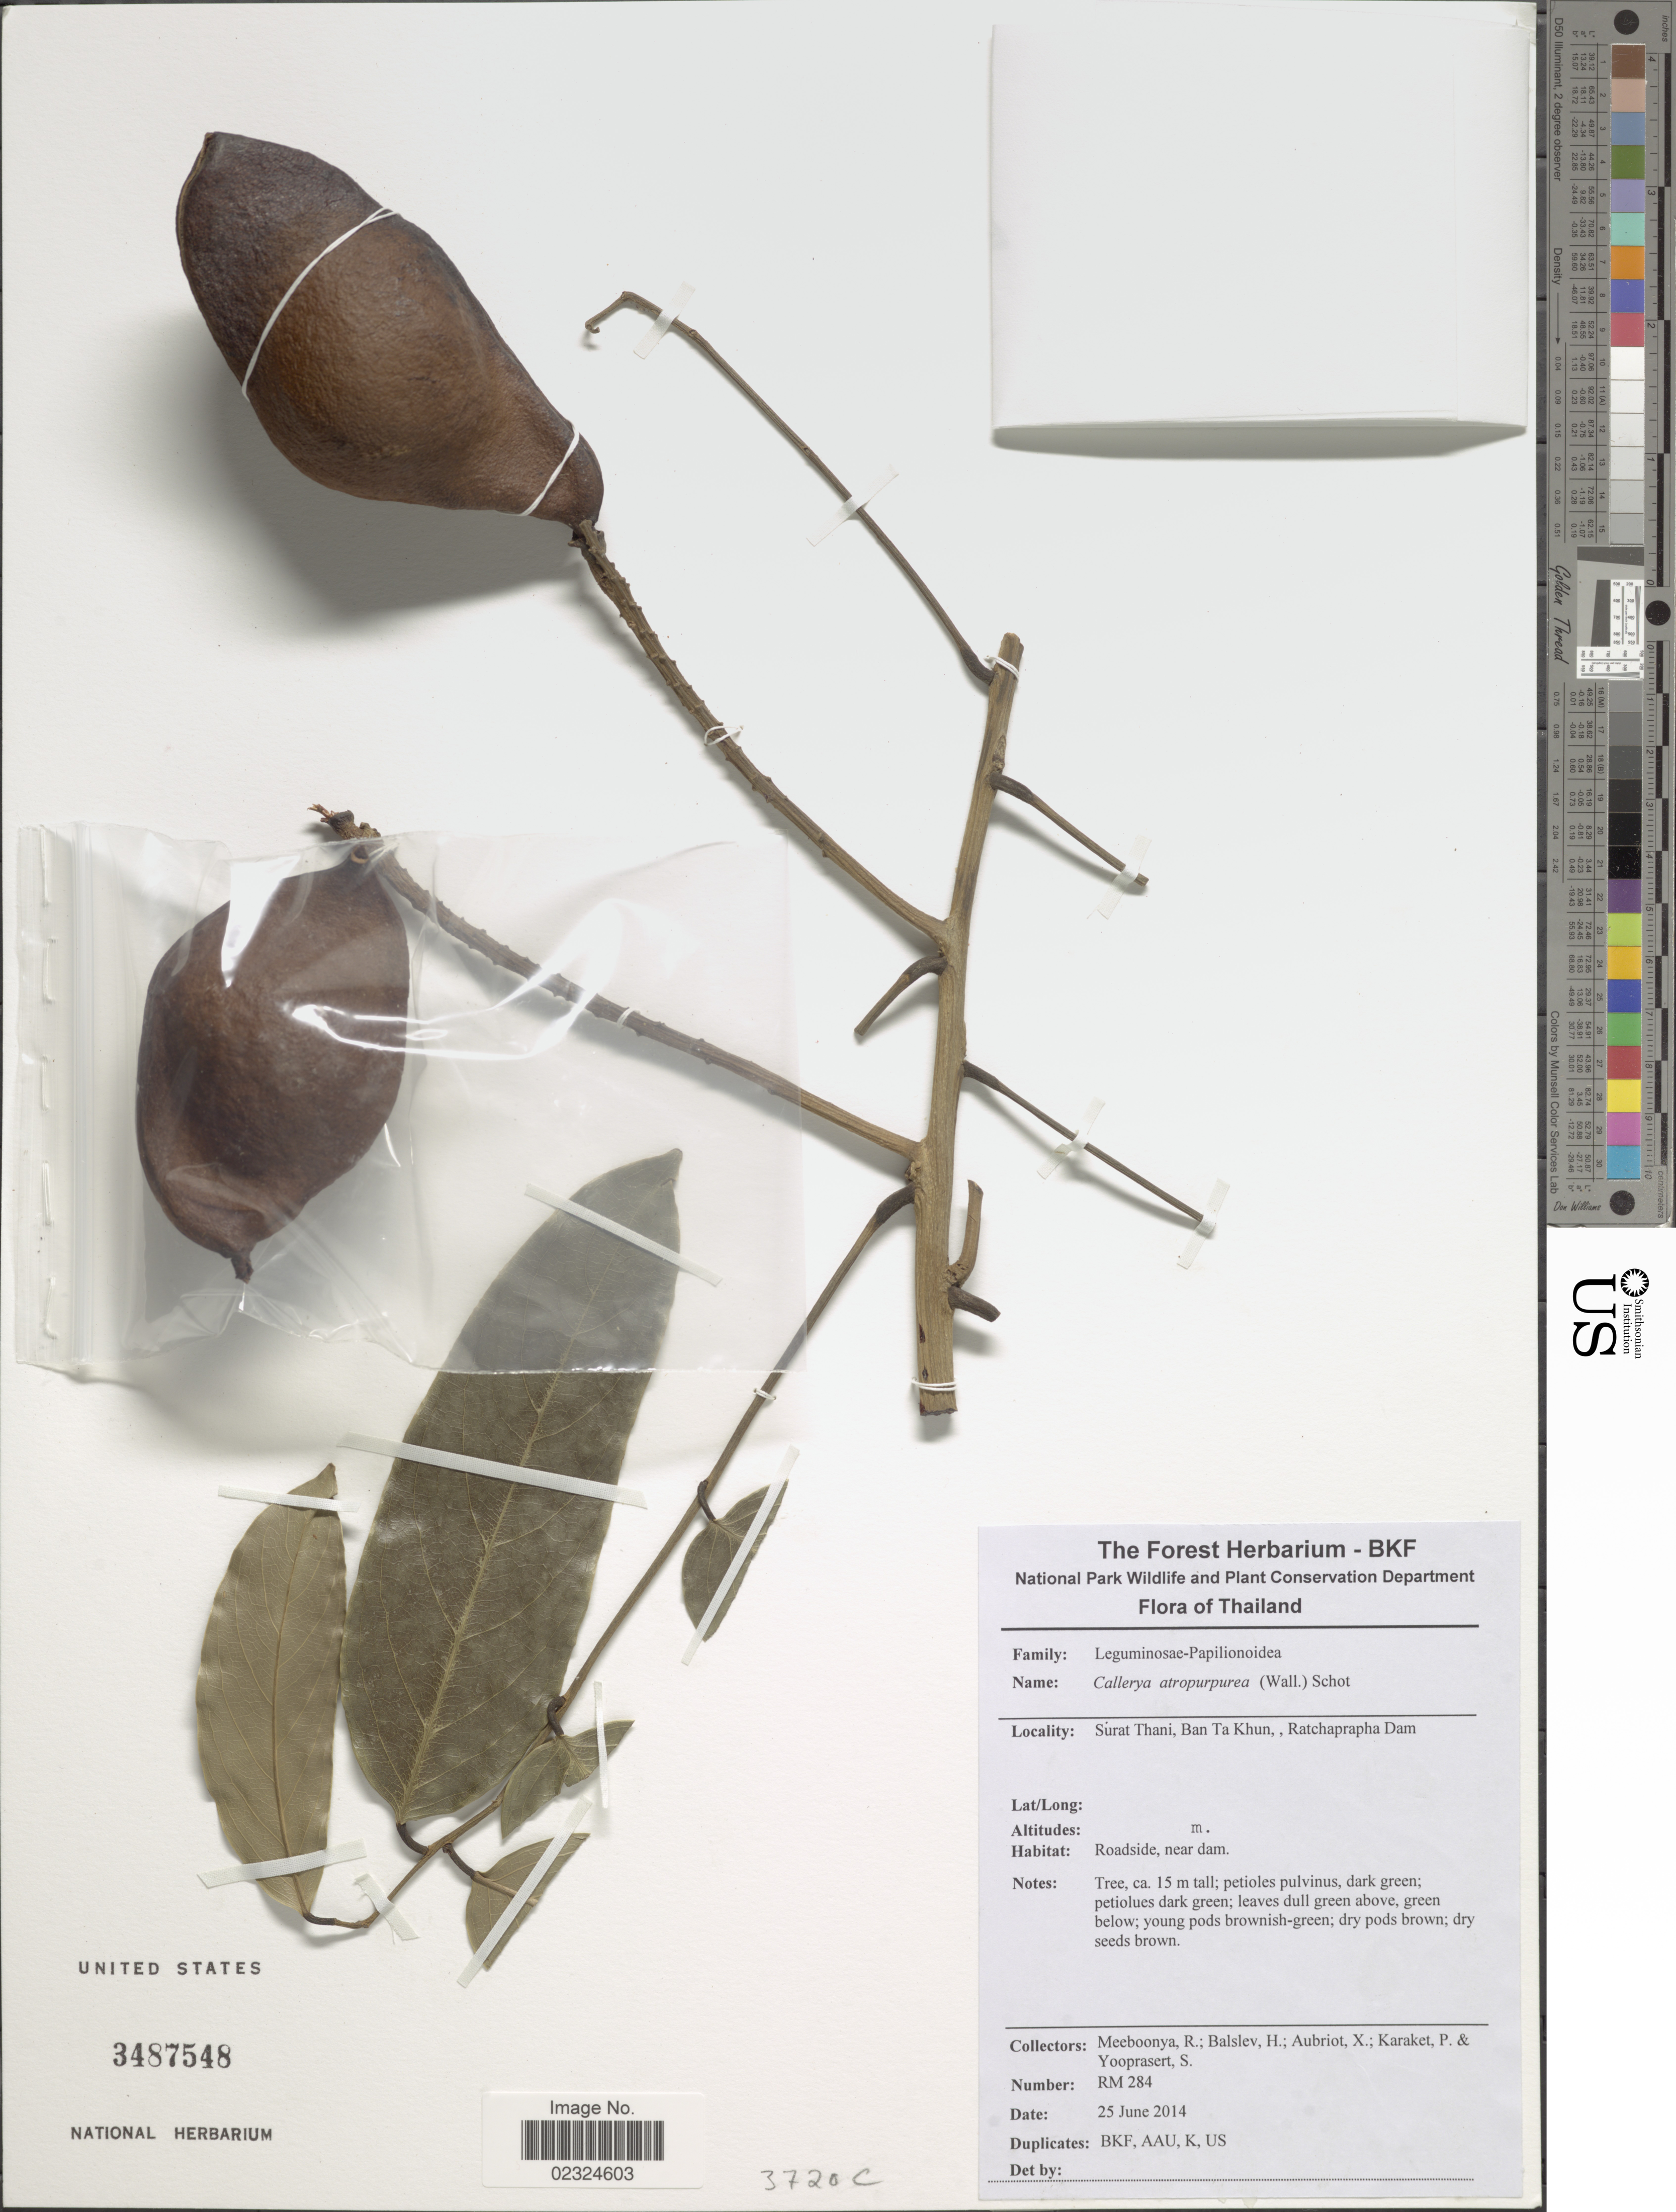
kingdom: Plantae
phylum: Tracheophyta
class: Magnoliopsida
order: Fabales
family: Fabaceae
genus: Adinobotrys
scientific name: Adinobotrys atropurpureus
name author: (Wall.) Dunn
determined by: Strong, Mark T., (BOT), Smithsonian Institution - National Museum of Natural History (UNITED STATES)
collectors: R. Meeboonya, H. Balslev, X. Aubriot, P. Karaket & S. Yooprasert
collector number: RM284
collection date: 2014-06-25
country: Thailand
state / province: Surat Thani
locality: Ban Ta Khun, Ratchaprapha Dam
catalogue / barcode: US 3487548